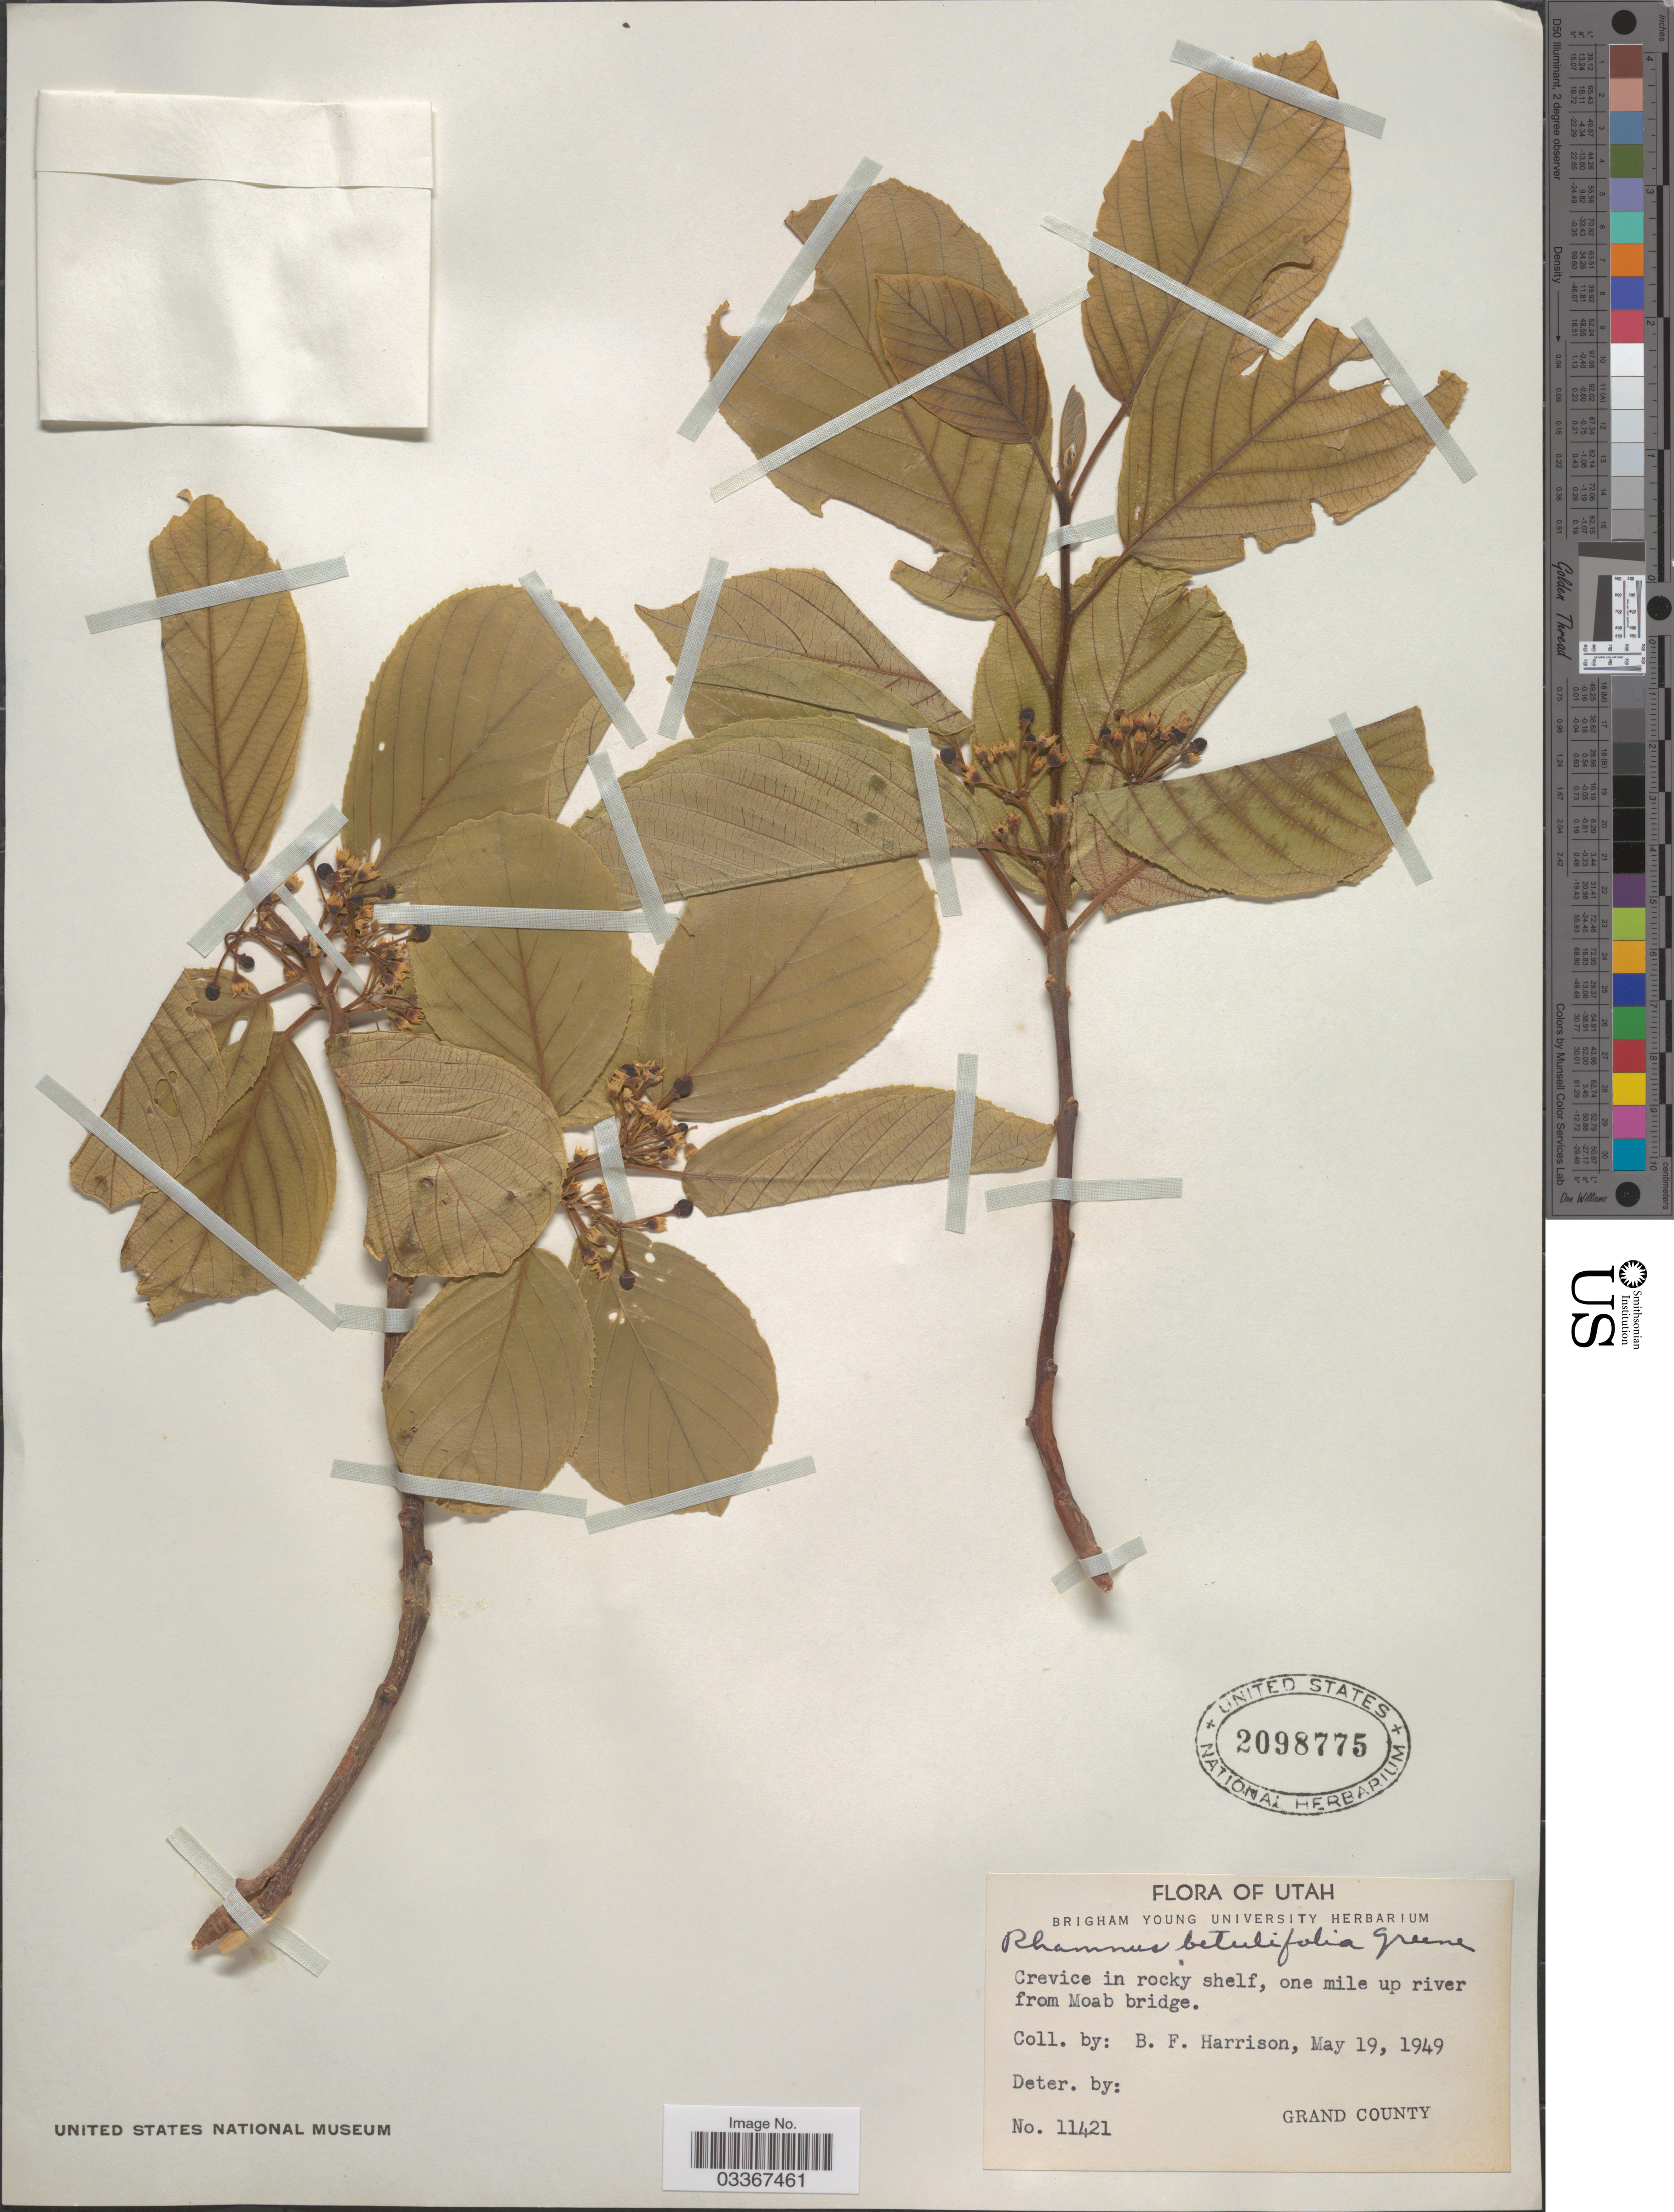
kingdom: Plantae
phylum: Tracheophyta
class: Magnoliopsida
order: Rosales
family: Rhamnaceae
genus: Frangula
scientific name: Frangula betulifolia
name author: (Greene) Grubov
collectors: B. F. Harrison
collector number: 11421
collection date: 1949-05-19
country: United States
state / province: Utah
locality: Crevice in rocky shelf, one mile up river from Moab bridge. Grand County.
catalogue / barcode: US 2098775